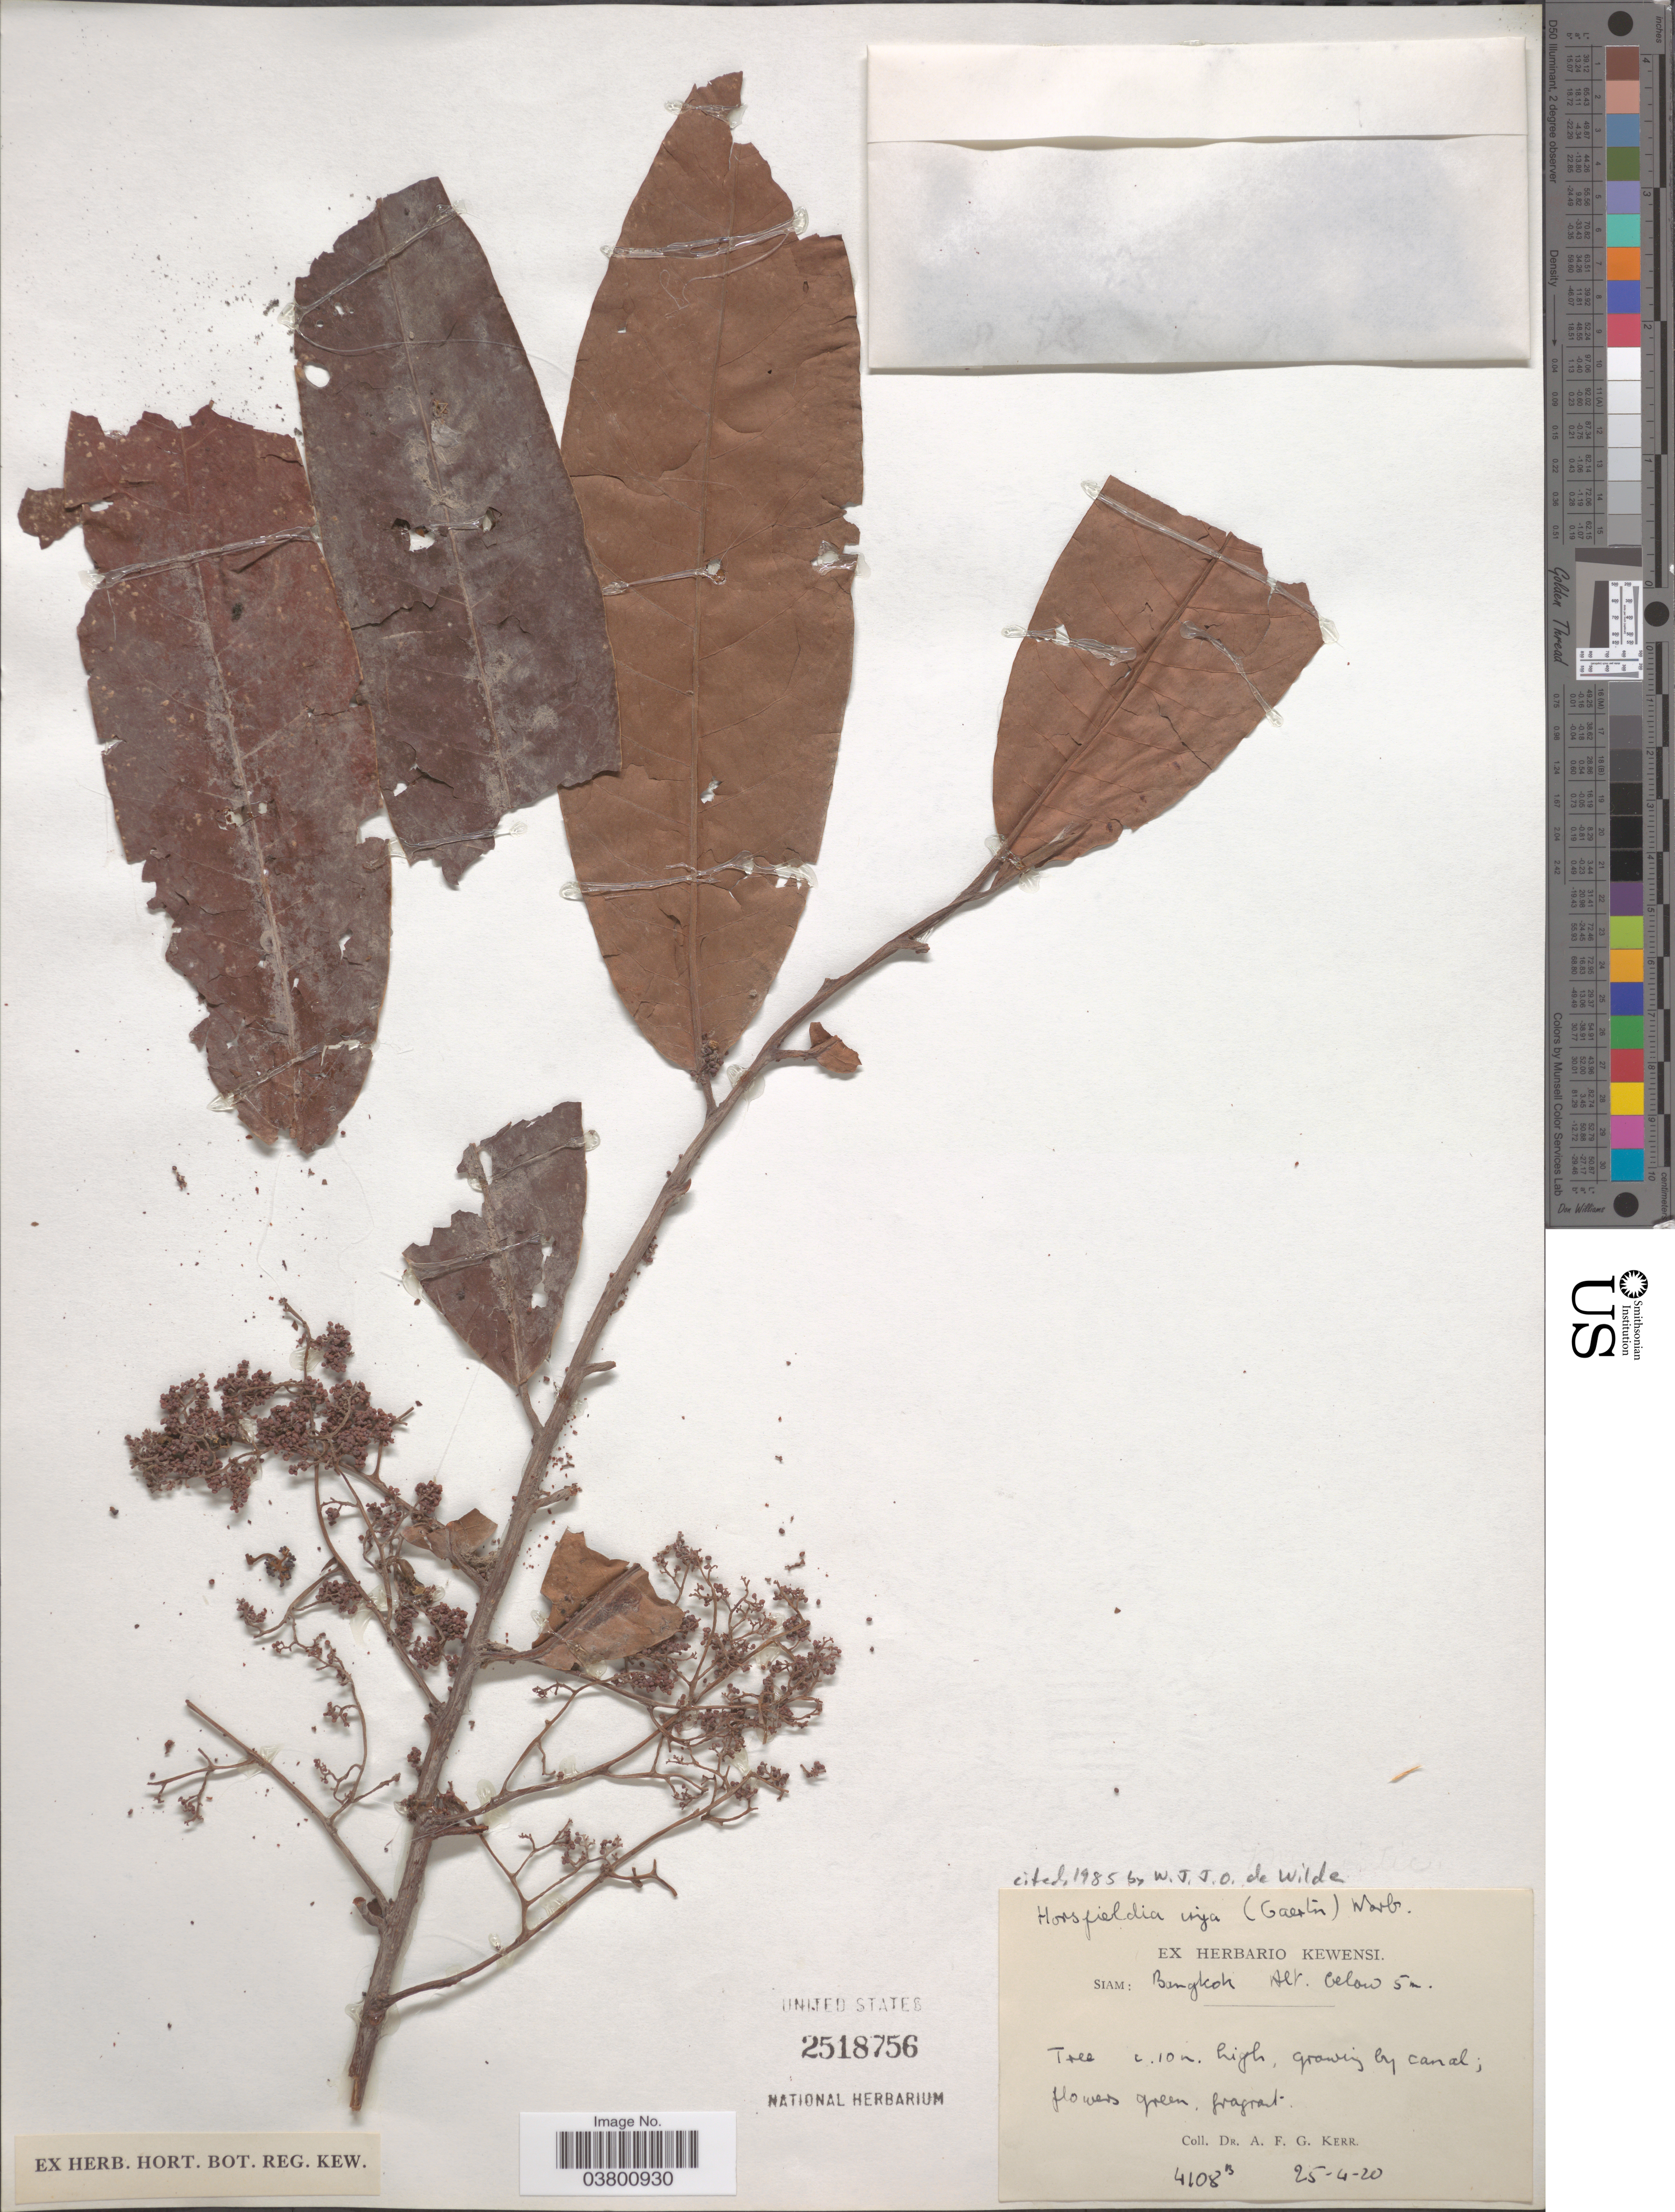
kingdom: Plantae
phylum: Tracheophyta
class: Magnoliopsida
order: Magnoliales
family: Myristicaceae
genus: Horsfieldia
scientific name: Horsfieldia irya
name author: (Gaertn.) Warb.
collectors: A. F. G. Kerr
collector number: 4108B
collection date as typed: Transcribed d/m/y: 25/4/20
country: Thailand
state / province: Bangkok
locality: Siam: Bangkok.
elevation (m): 5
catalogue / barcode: US 2518756